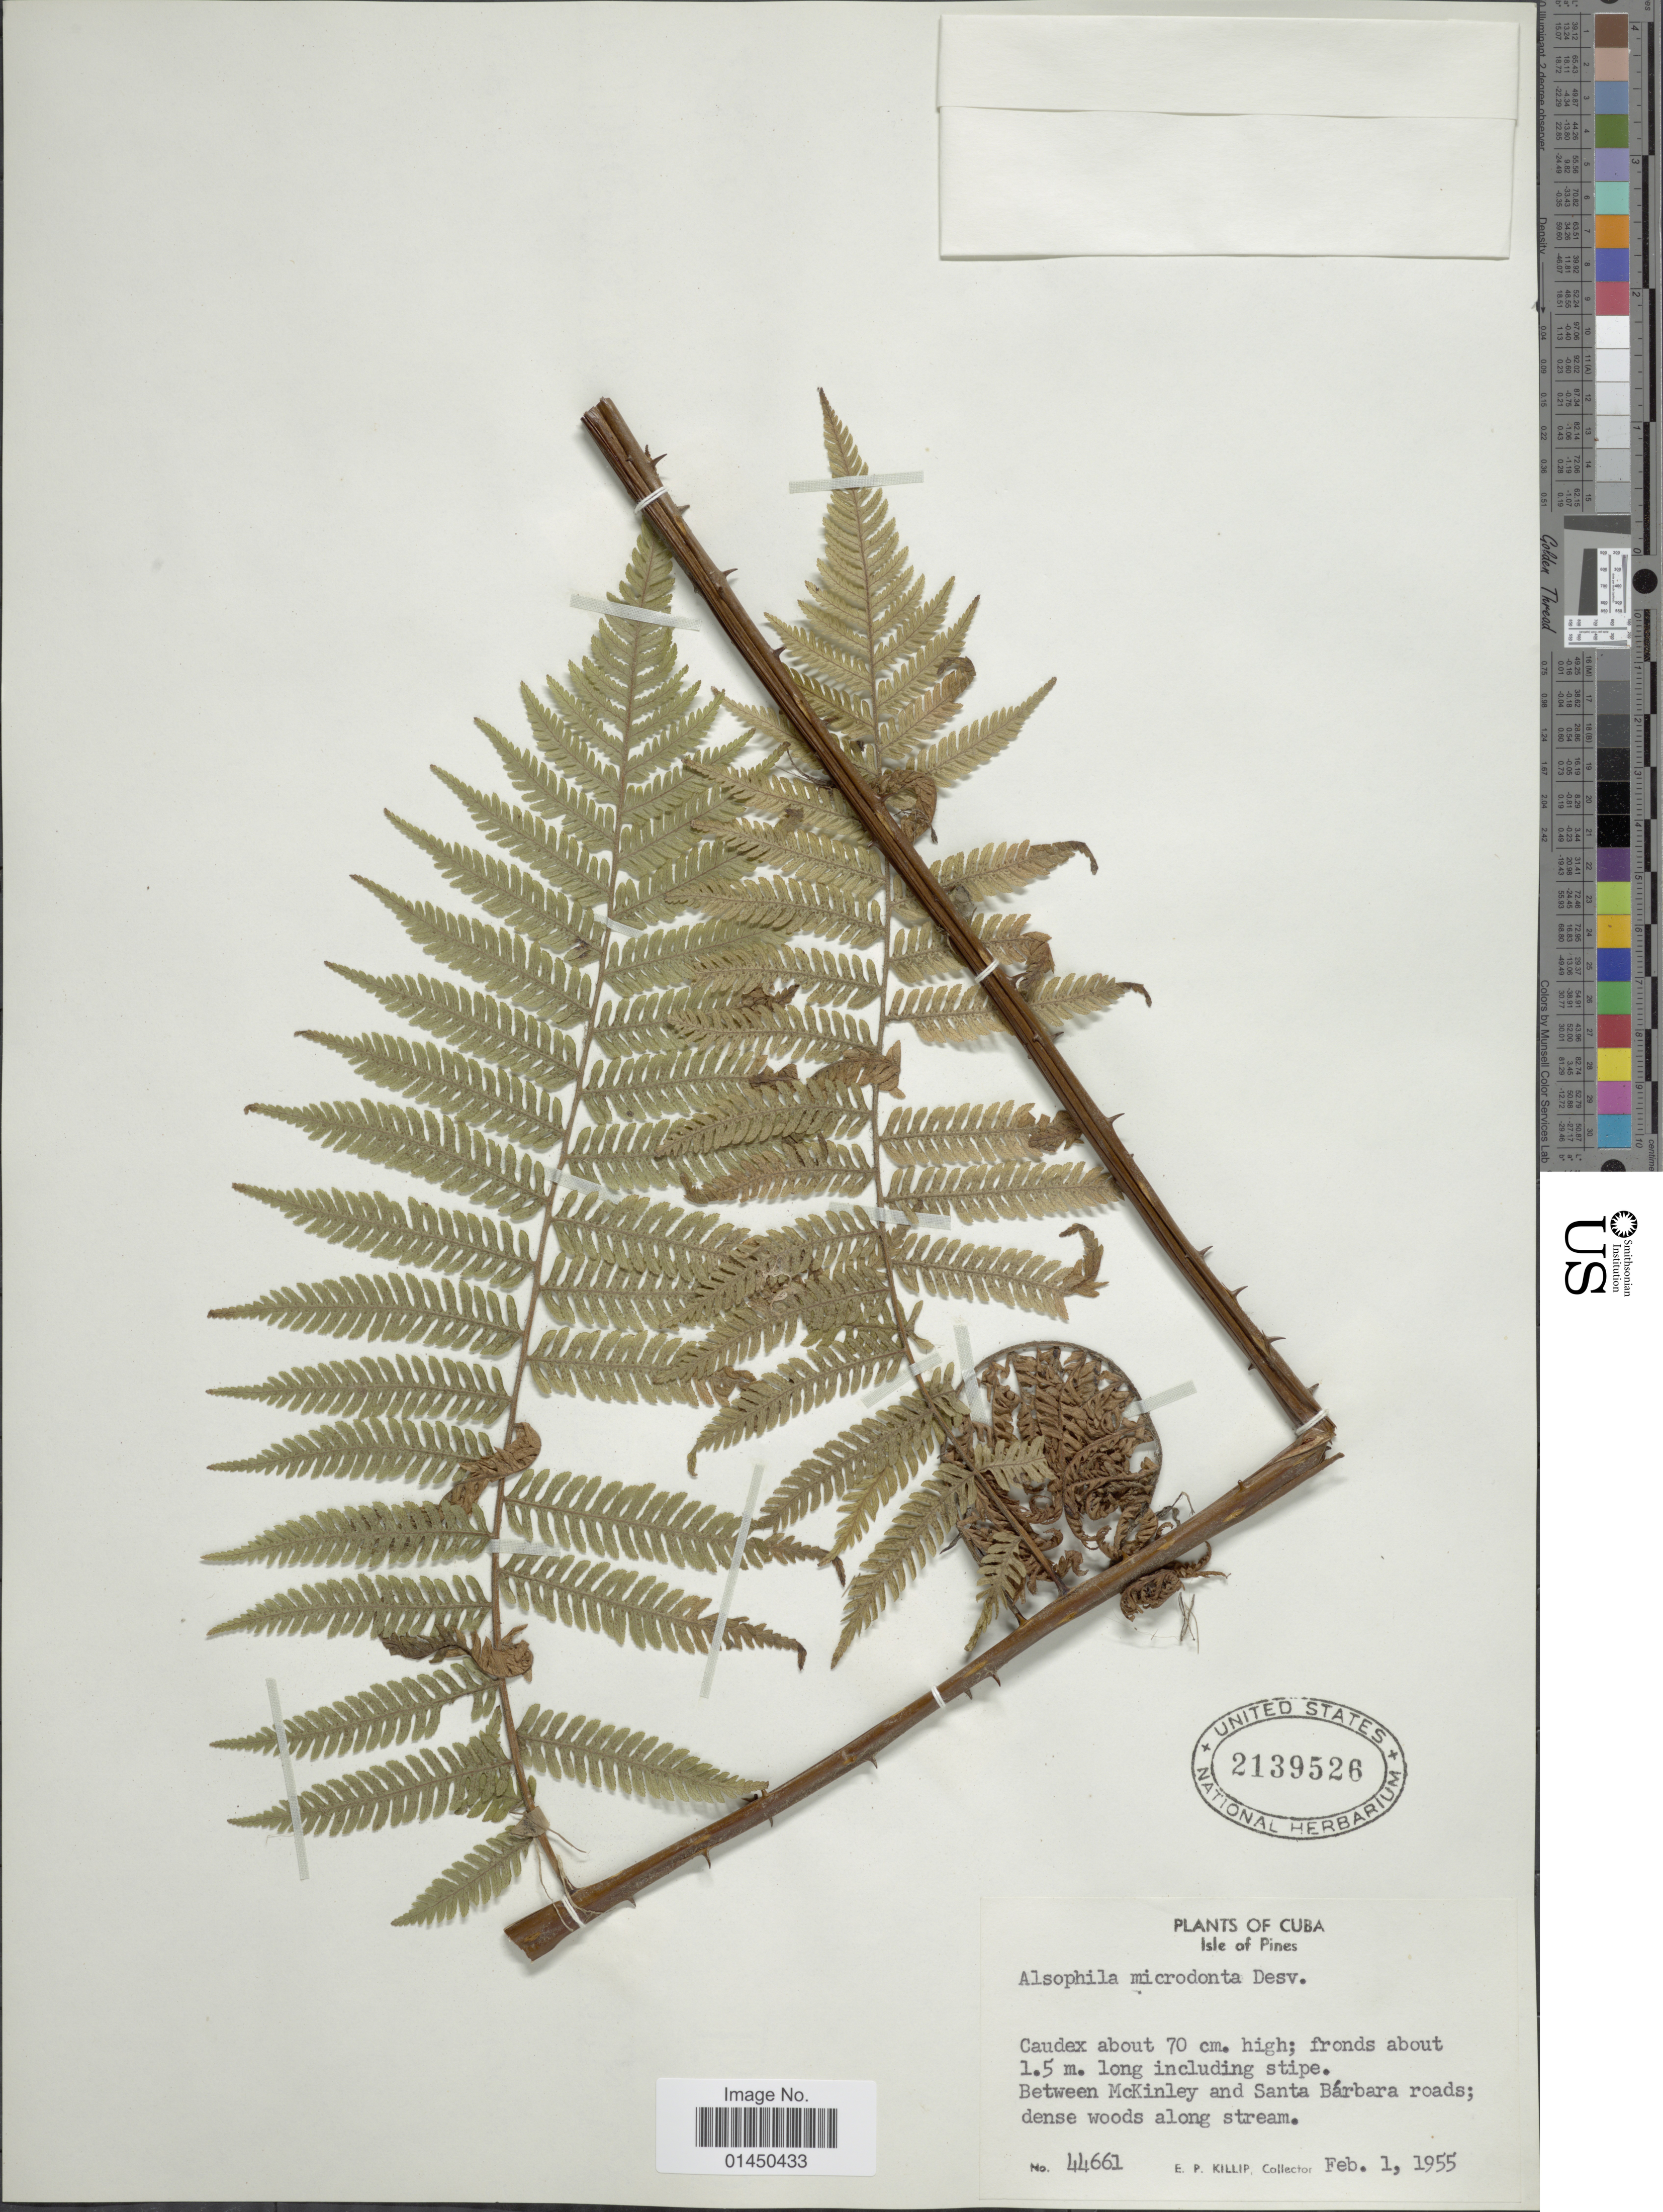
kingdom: Plantae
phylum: Tracheophyta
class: Polypodiopsida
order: Cyatheales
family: Cyatheaceae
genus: Cyathea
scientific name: Cyathea microdonta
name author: (Desv.) Domin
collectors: E. P. Killip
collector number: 44661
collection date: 1955-02-01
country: Cuba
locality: Isle Pines, between McKinley and Santa Barbara roads; dense woods along stream.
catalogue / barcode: US 2139526